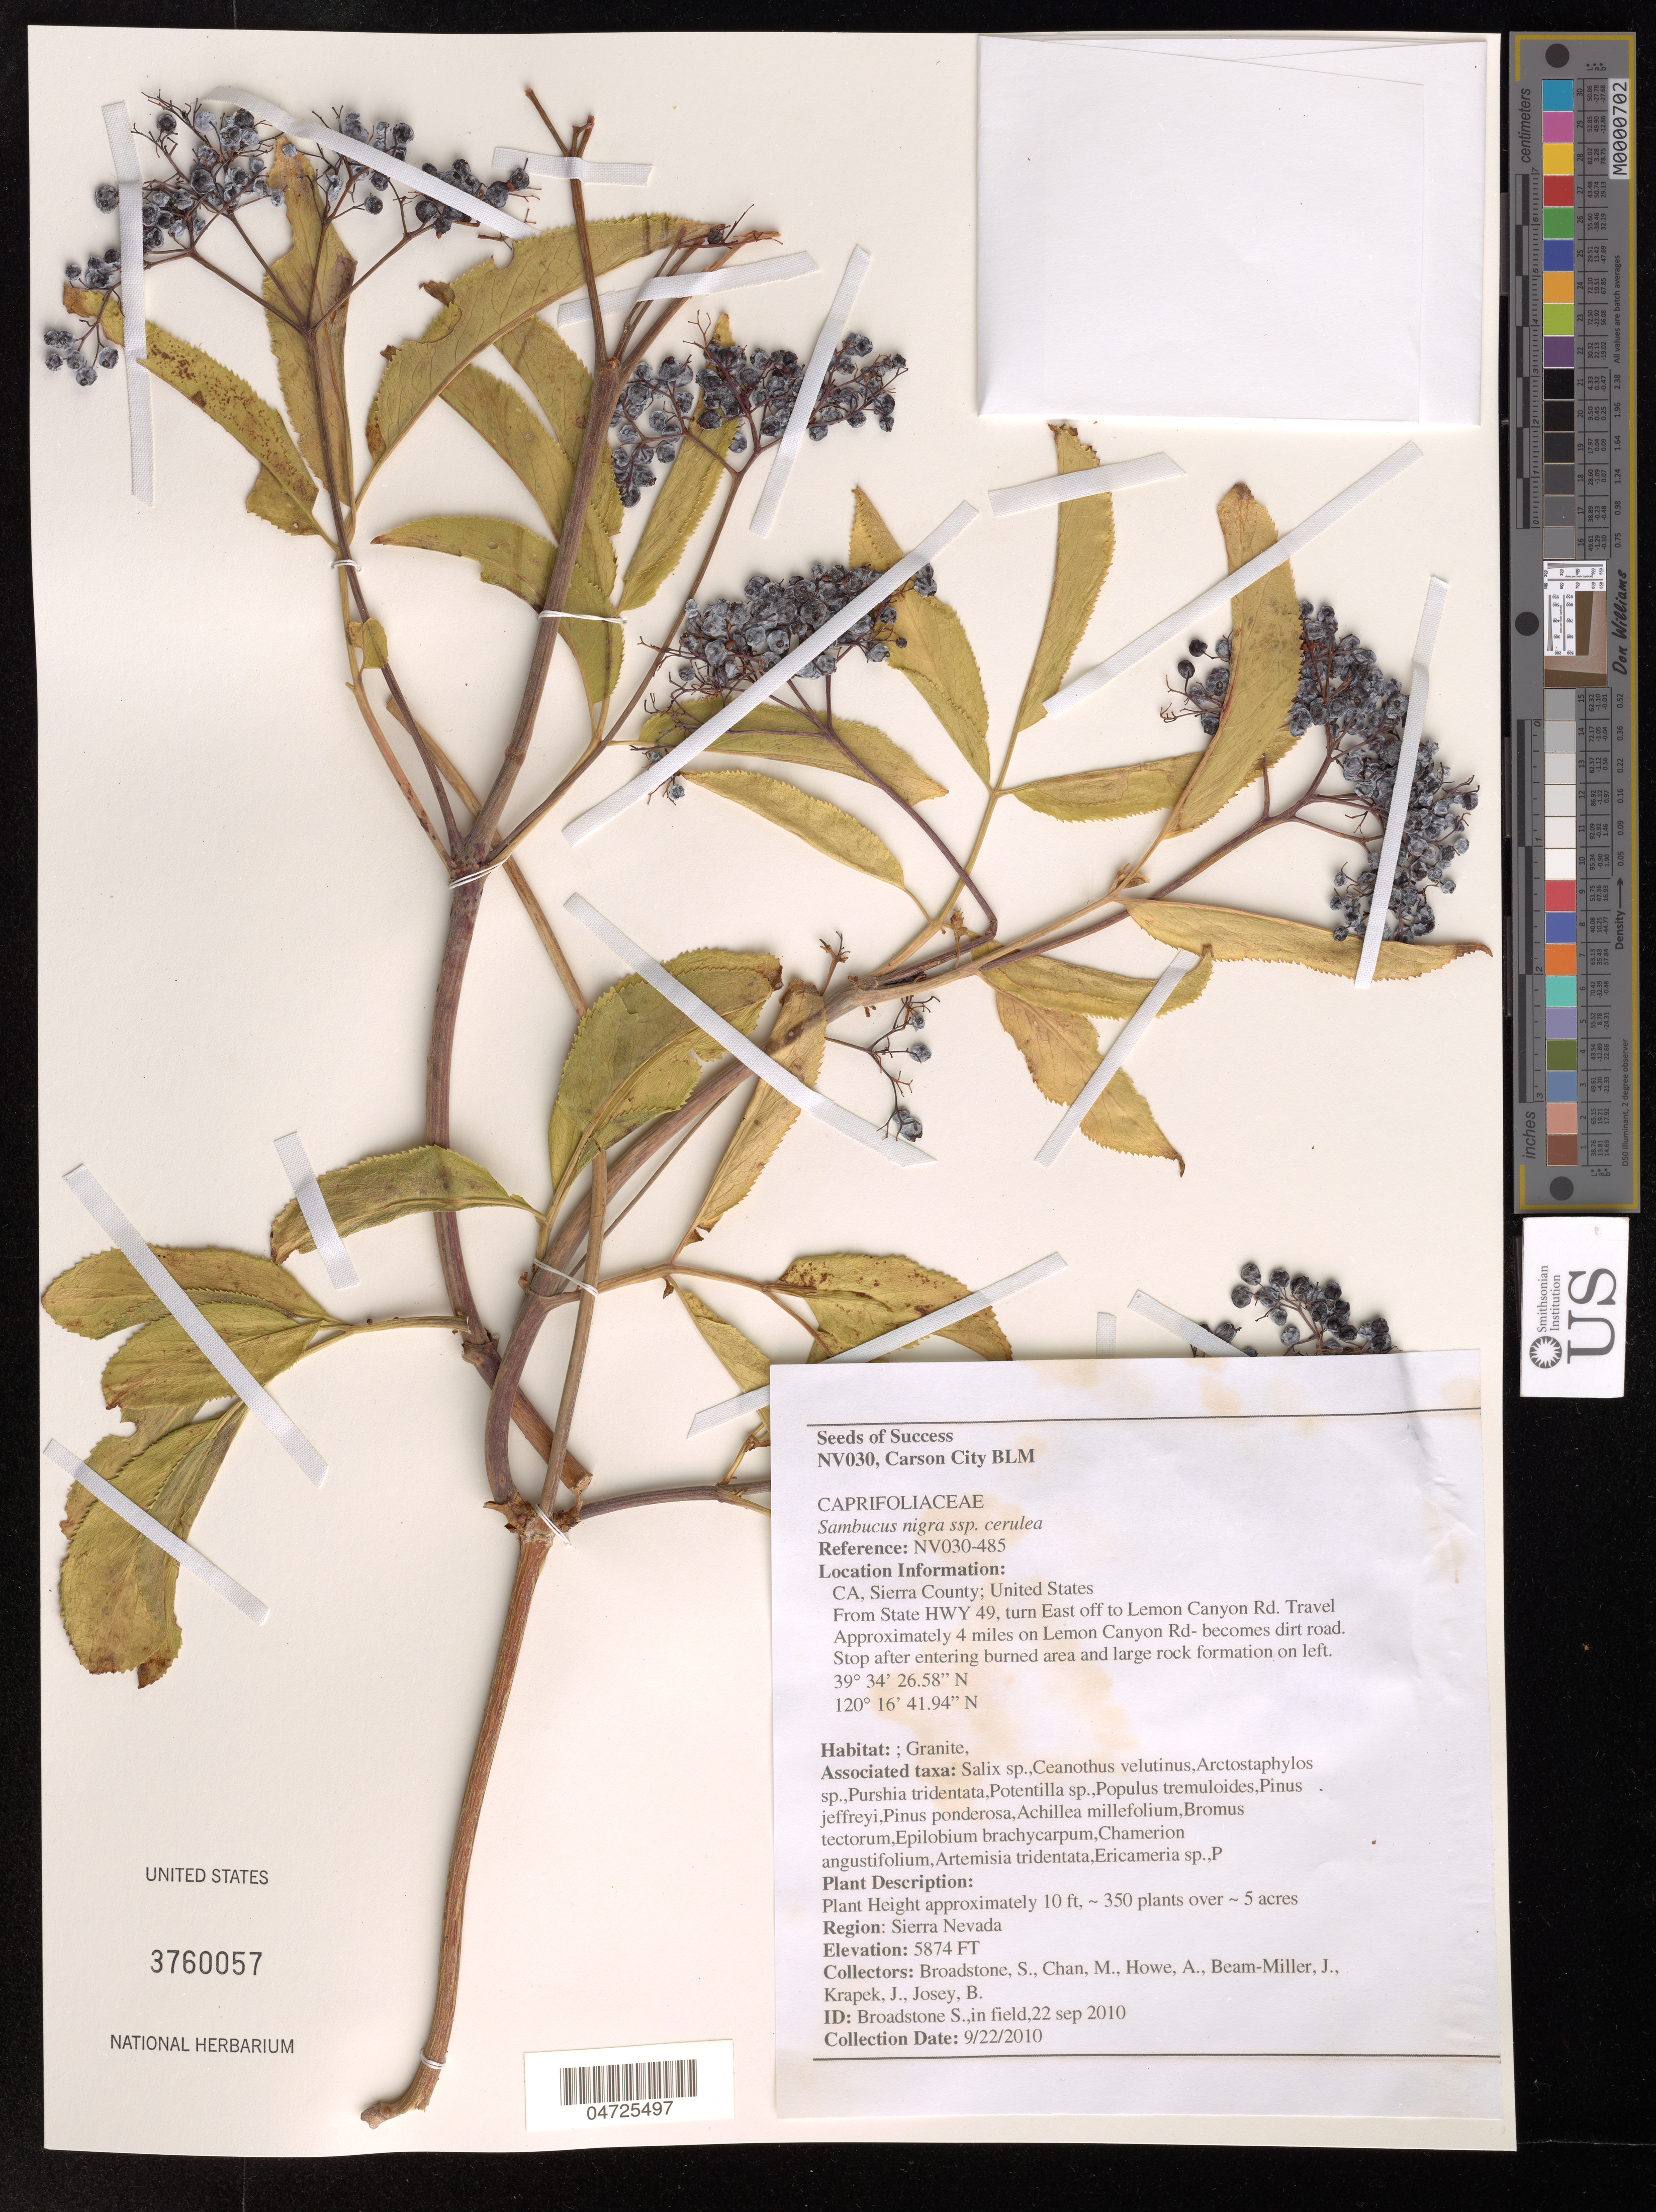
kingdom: Plantae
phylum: Tracheophyta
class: Magnoliopsida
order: Dipsacales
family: Viburnaceae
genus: Sambucus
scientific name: Sambucus nigra subsp. cerulea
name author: (Raf.) Bolli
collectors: S. Broadstone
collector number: NV030-485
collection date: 2010-09-22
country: United States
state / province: California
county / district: Sierra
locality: Sierra County. From State HWY 49, turn East off to Lemon Canyon Rd. Travel Approximately 4 miles on Lemon Canyon Rd-becomes dirt road. Stop after entering burned area and large rock formation on left. Region: Sierra Nevada.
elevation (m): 1790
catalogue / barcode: US 3760057